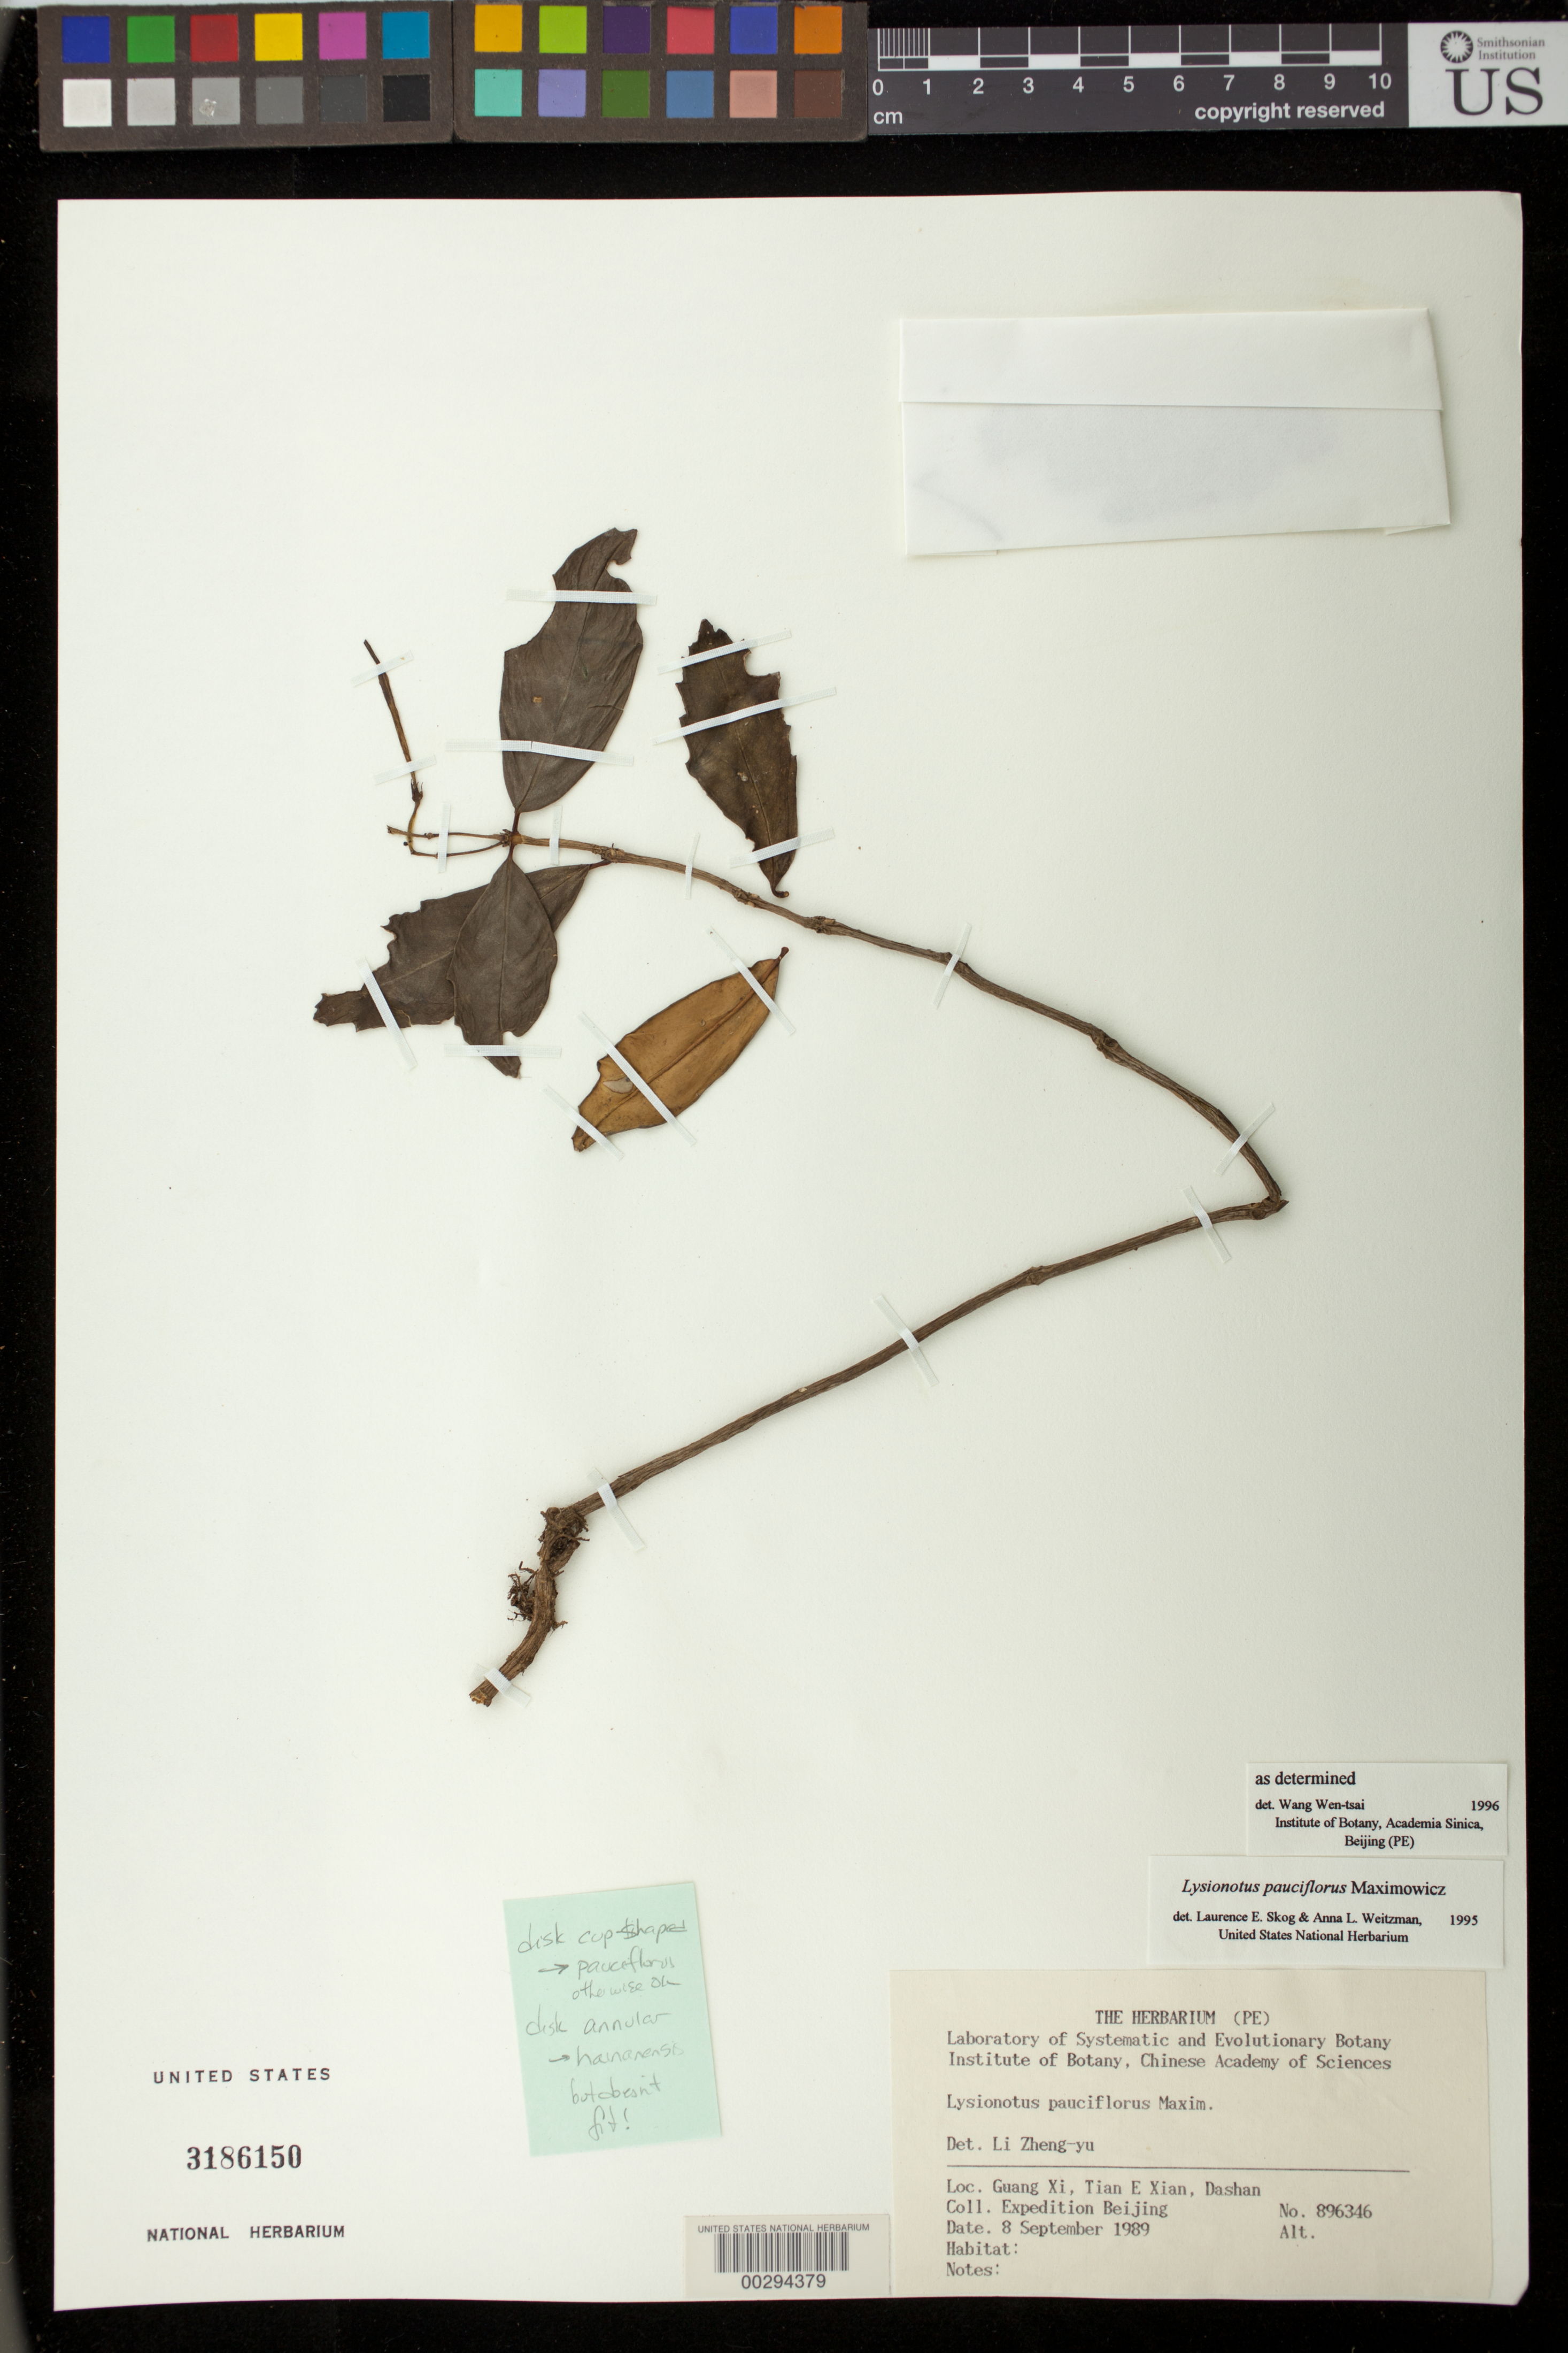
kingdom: Plantae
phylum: Tracheophyta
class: Magnoliopsida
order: Lamiales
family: Gesneriaceae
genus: Lysionotus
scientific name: Lysionotus pauciflorus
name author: Maxim.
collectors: Expedition Beijing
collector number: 896346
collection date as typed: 08 Sep 1989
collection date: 1989-09-08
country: China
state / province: Guangxi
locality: Guang xi, tian e xian, dashan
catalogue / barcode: US 3186150